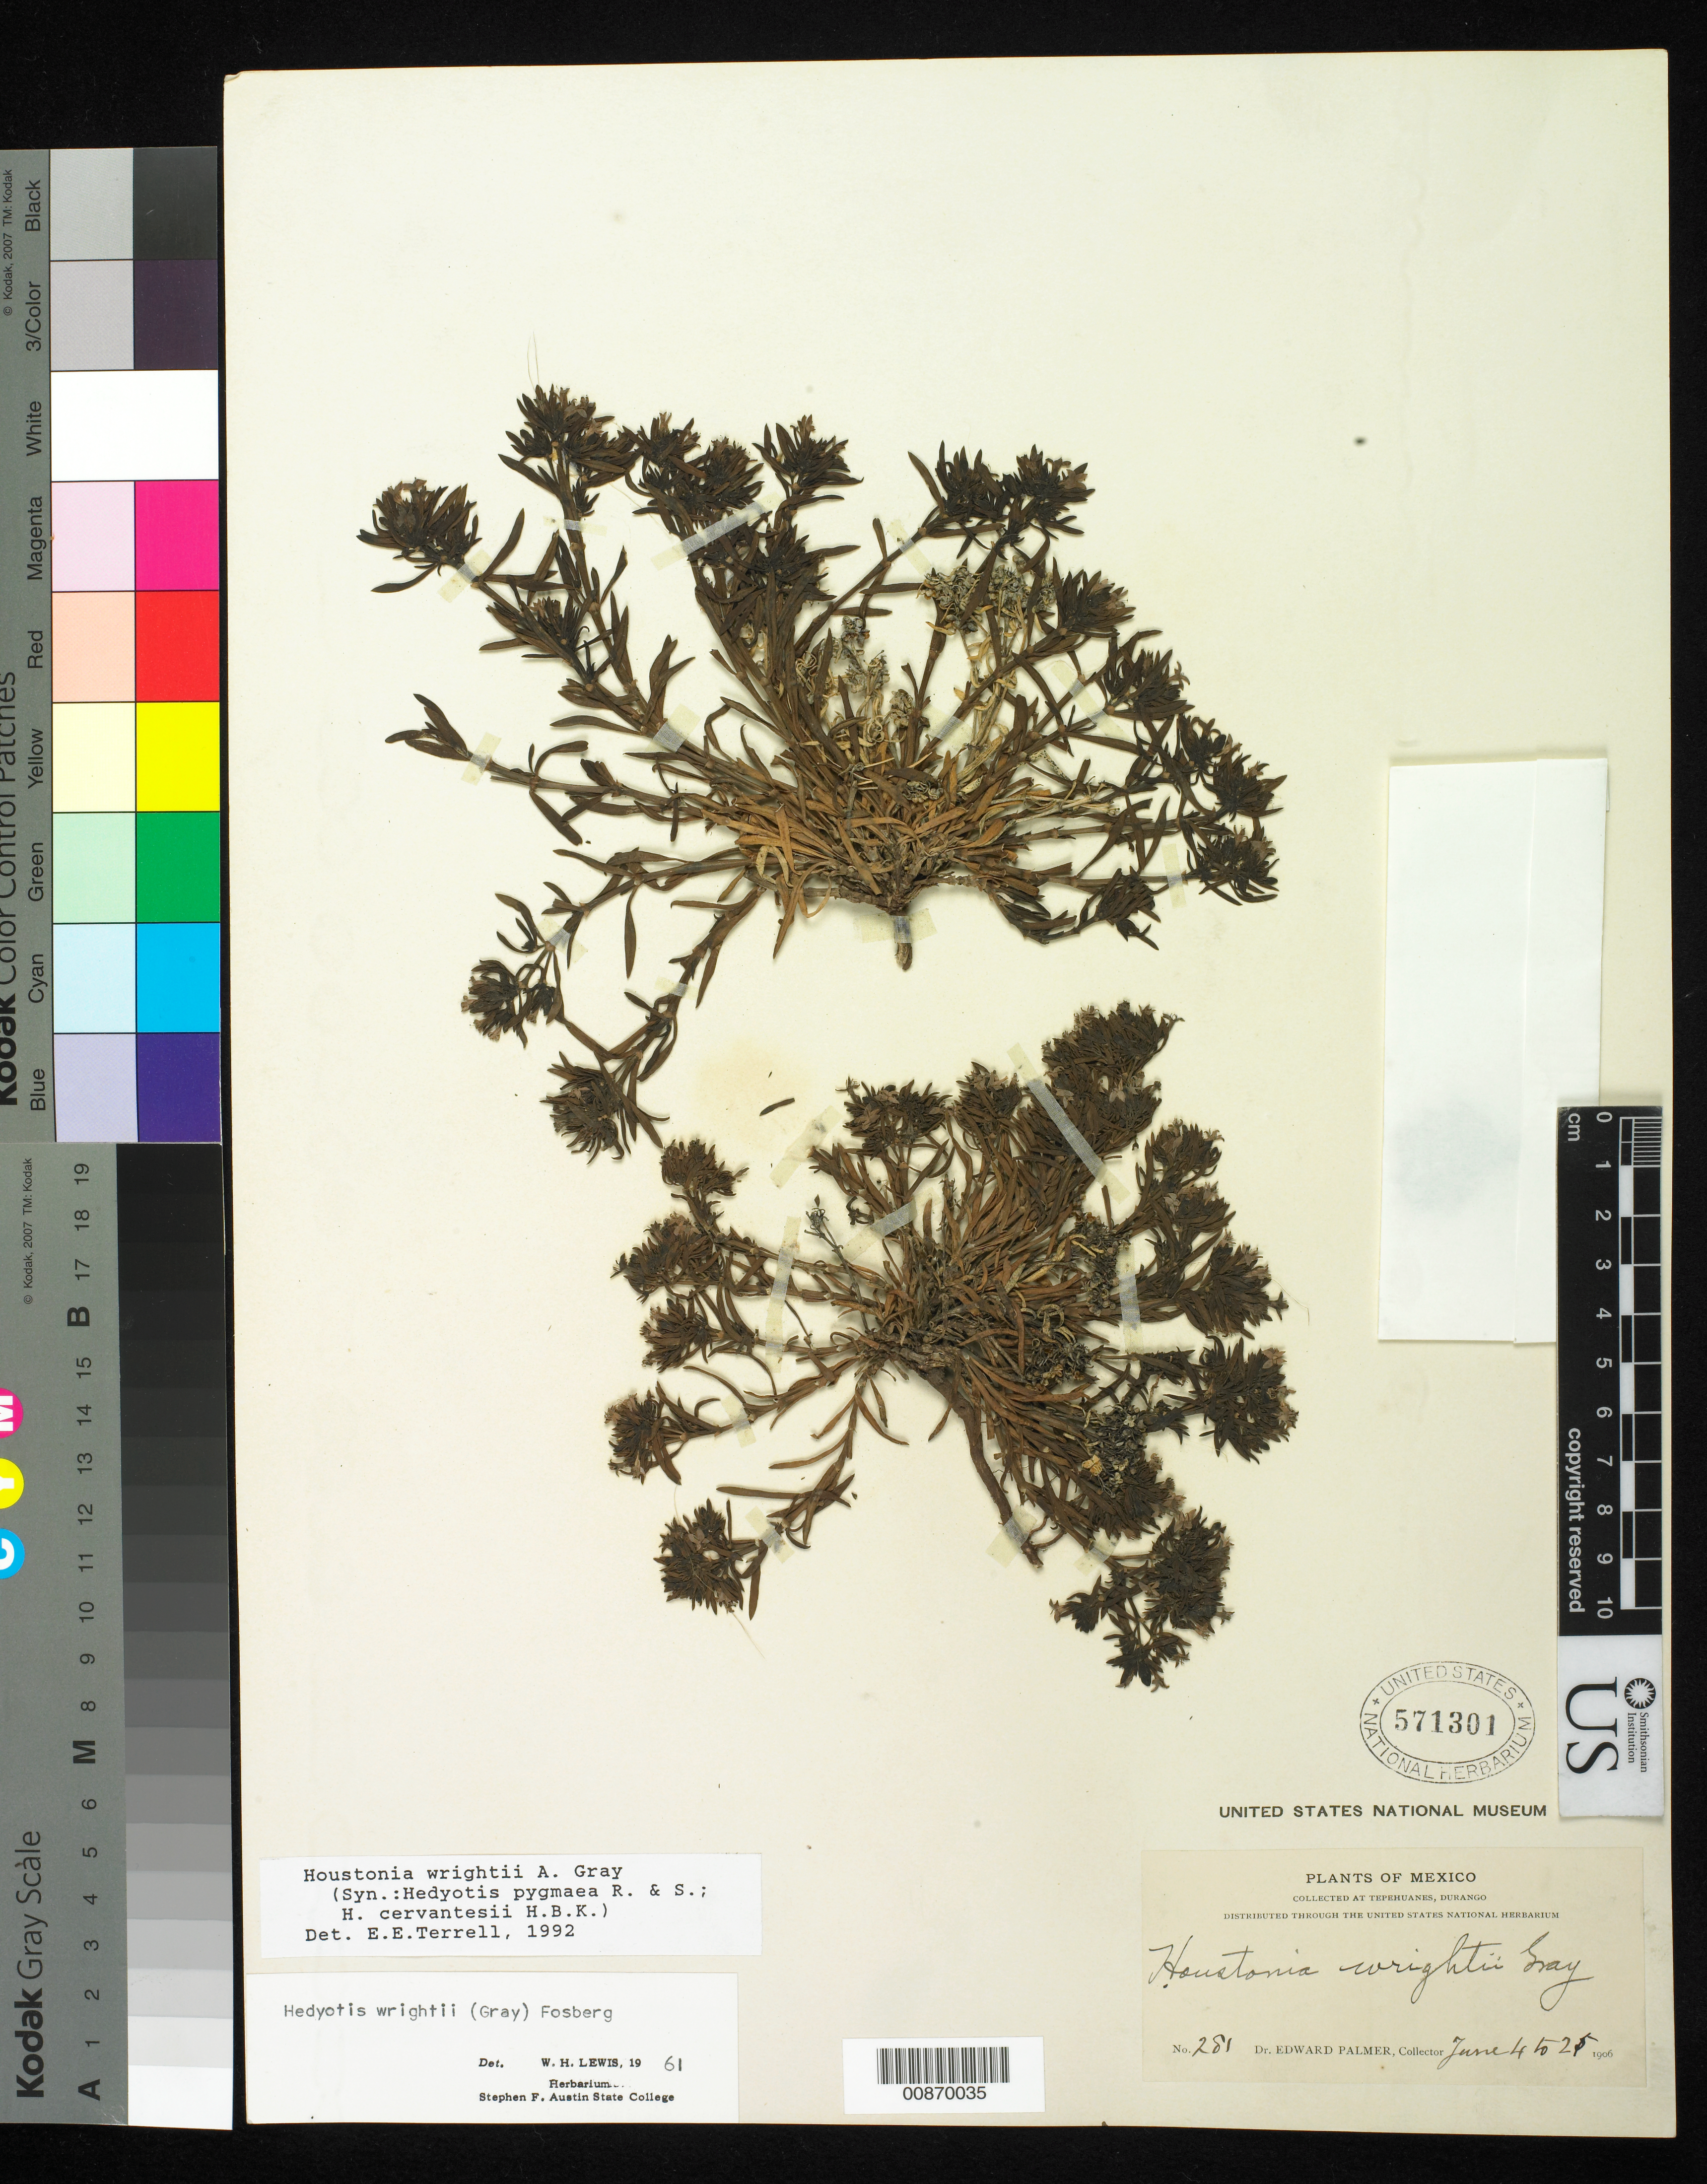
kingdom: Plantae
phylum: Tracheophyta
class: Magnoliopsida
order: Gentianales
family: Rubiaceae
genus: Houstonia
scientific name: Houstonia wrightii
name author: (A. Gray) A. Gray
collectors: E. Palmer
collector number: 281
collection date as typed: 04 Jun 1906 to 25 Jun 1906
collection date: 1906-06-04/1906-06-25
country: Mexico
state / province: Durango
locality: Tepehuanes, Durango.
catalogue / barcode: US 571301